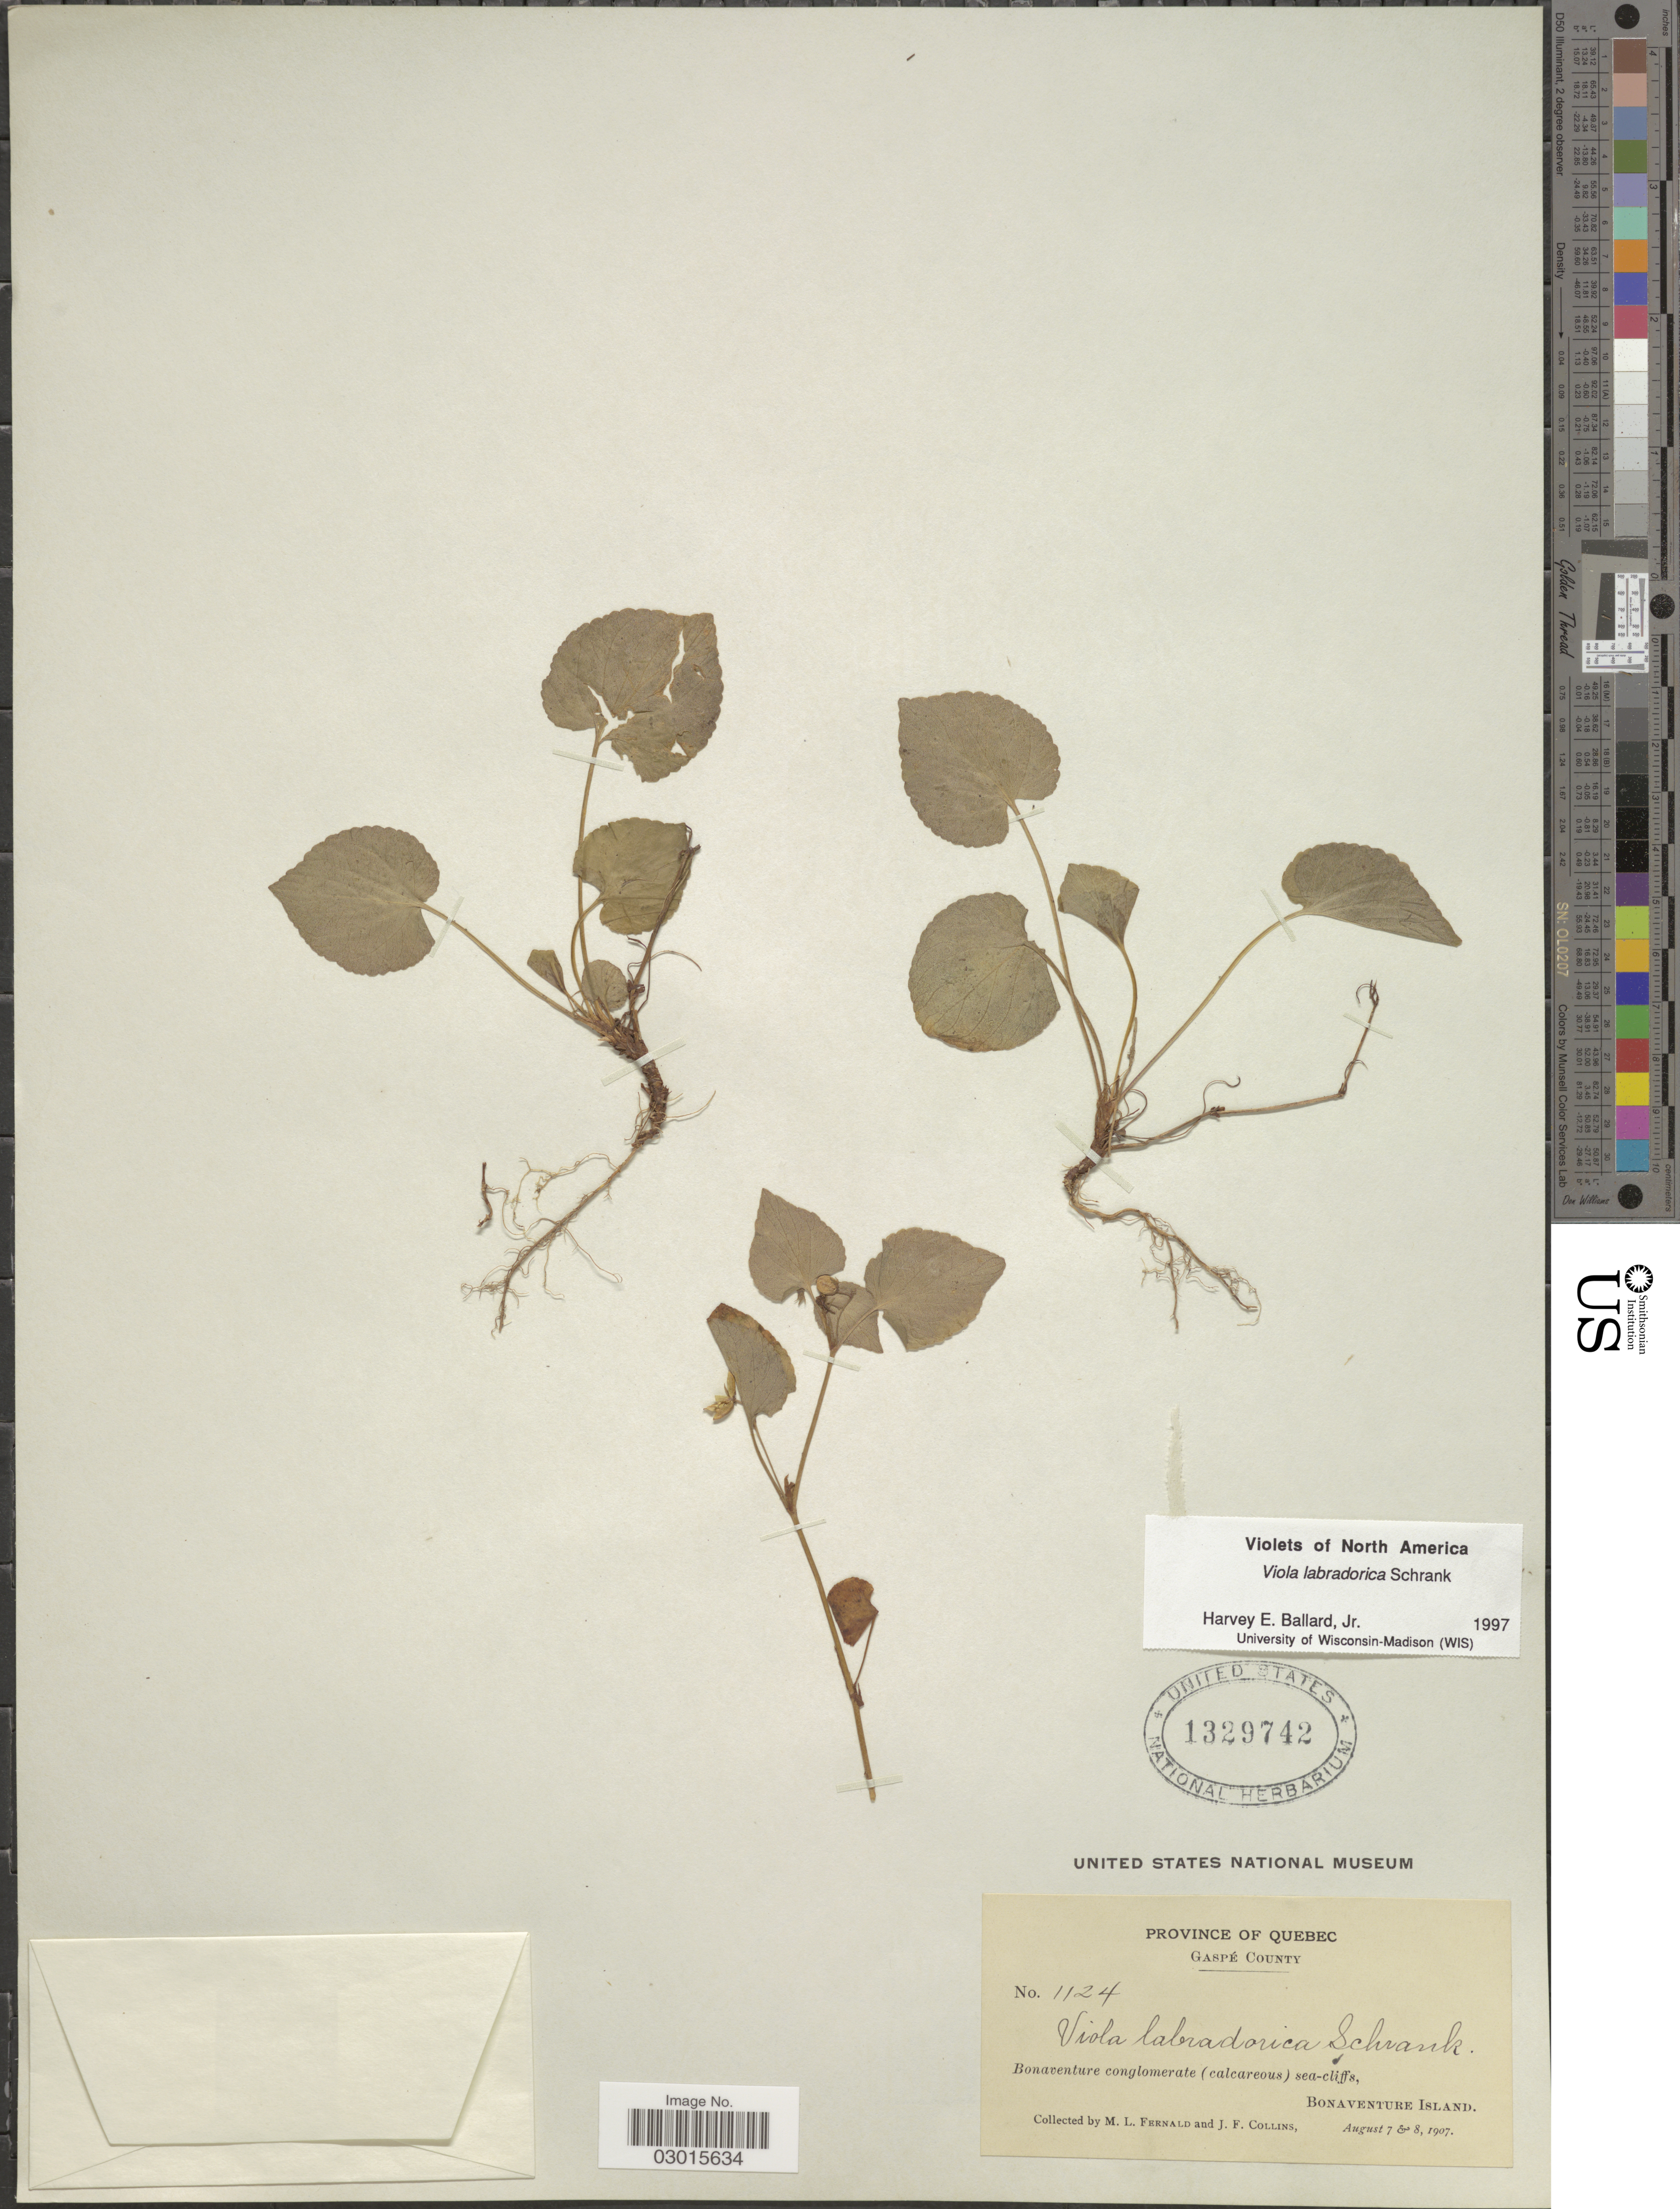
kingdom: Plantae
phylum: Tracheophyta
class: Magnoliopsida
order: Malpighiales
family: Violaceae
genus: Viola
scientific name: Viola labradorica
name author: Schrank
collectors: M. L. Fernald & J. Collins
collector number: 1124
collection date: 1907-08-07/1907-08-08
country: Canada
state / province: Quebec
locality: Gaspé County. Bonaventure Island.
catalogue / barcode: US 1329742